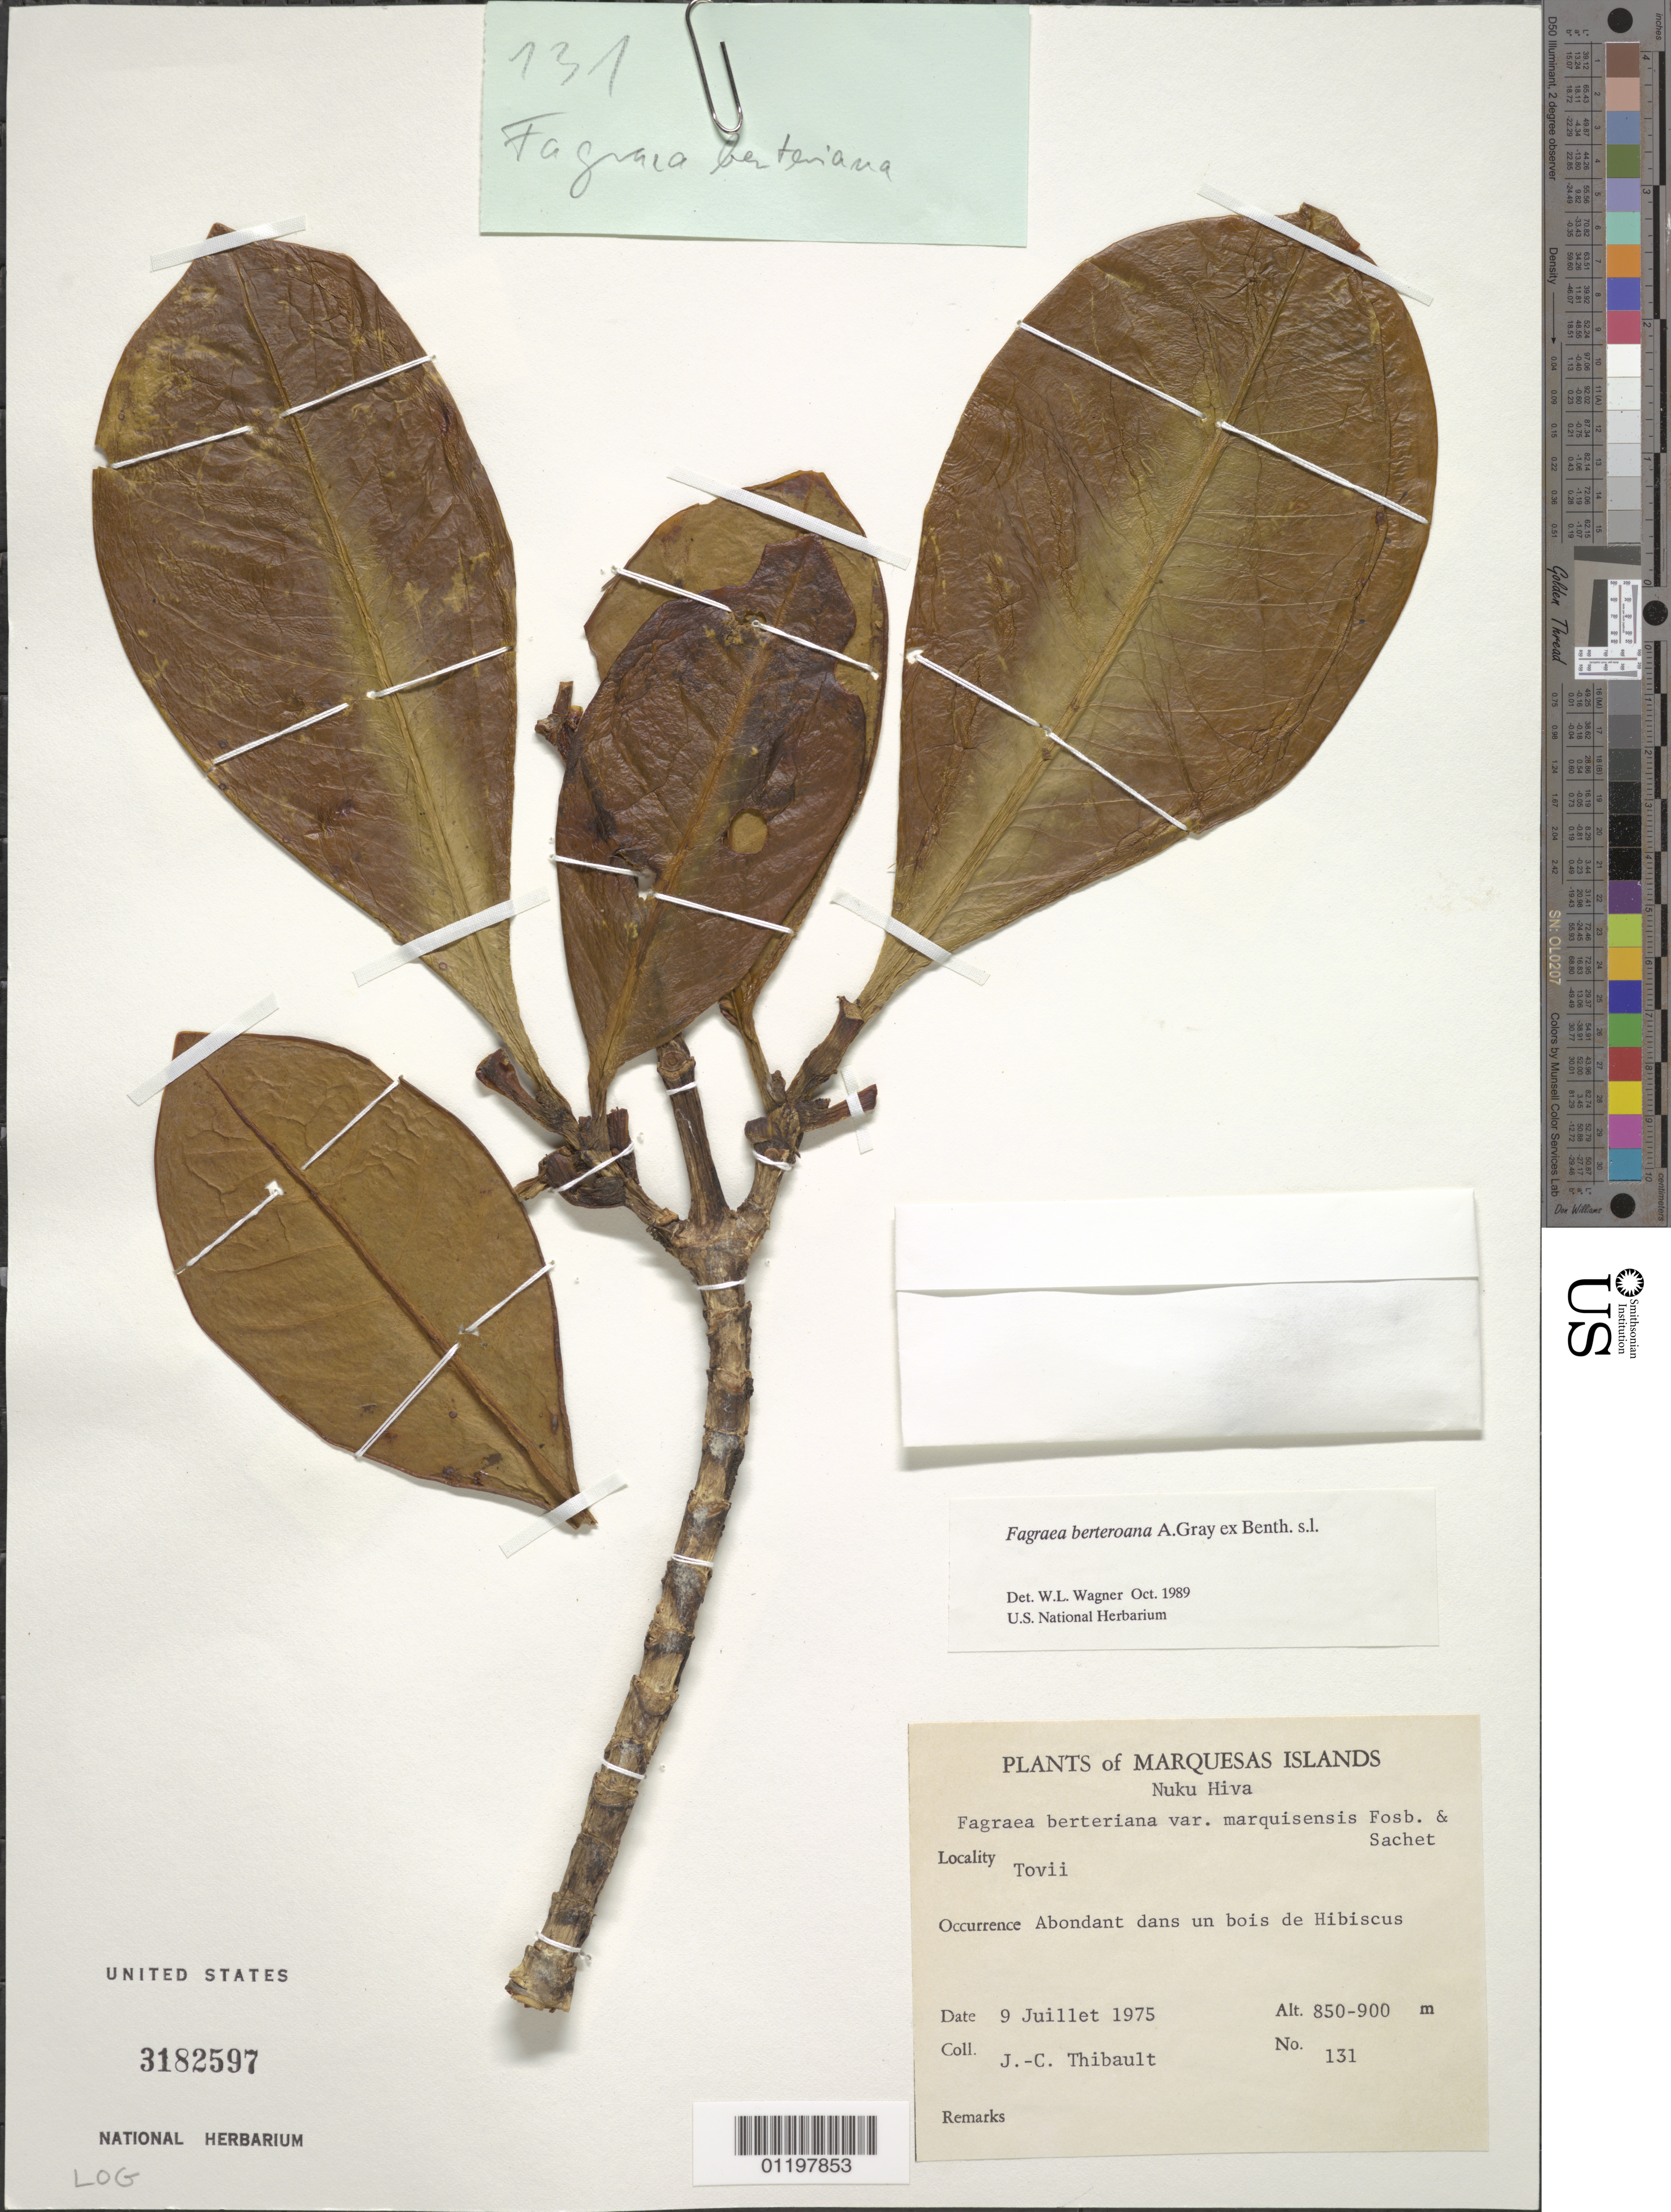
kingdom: Plantae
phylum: Tracheophyta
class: Magnoliopsida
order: Gentianales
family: Gentianaceae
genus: Fagraea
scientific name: Fagraea berteroana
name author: A. Gray ex Benth.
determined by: Wagner, W. L., (BOT), Smithsonian Institution - National Museum of Natural History (UNITED STATES)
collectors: J. Thibault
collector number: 131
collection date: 1975-07-09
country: French Polynesia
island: Nuku Hiva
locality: Toovii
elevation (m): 850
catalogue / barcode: US 3182597